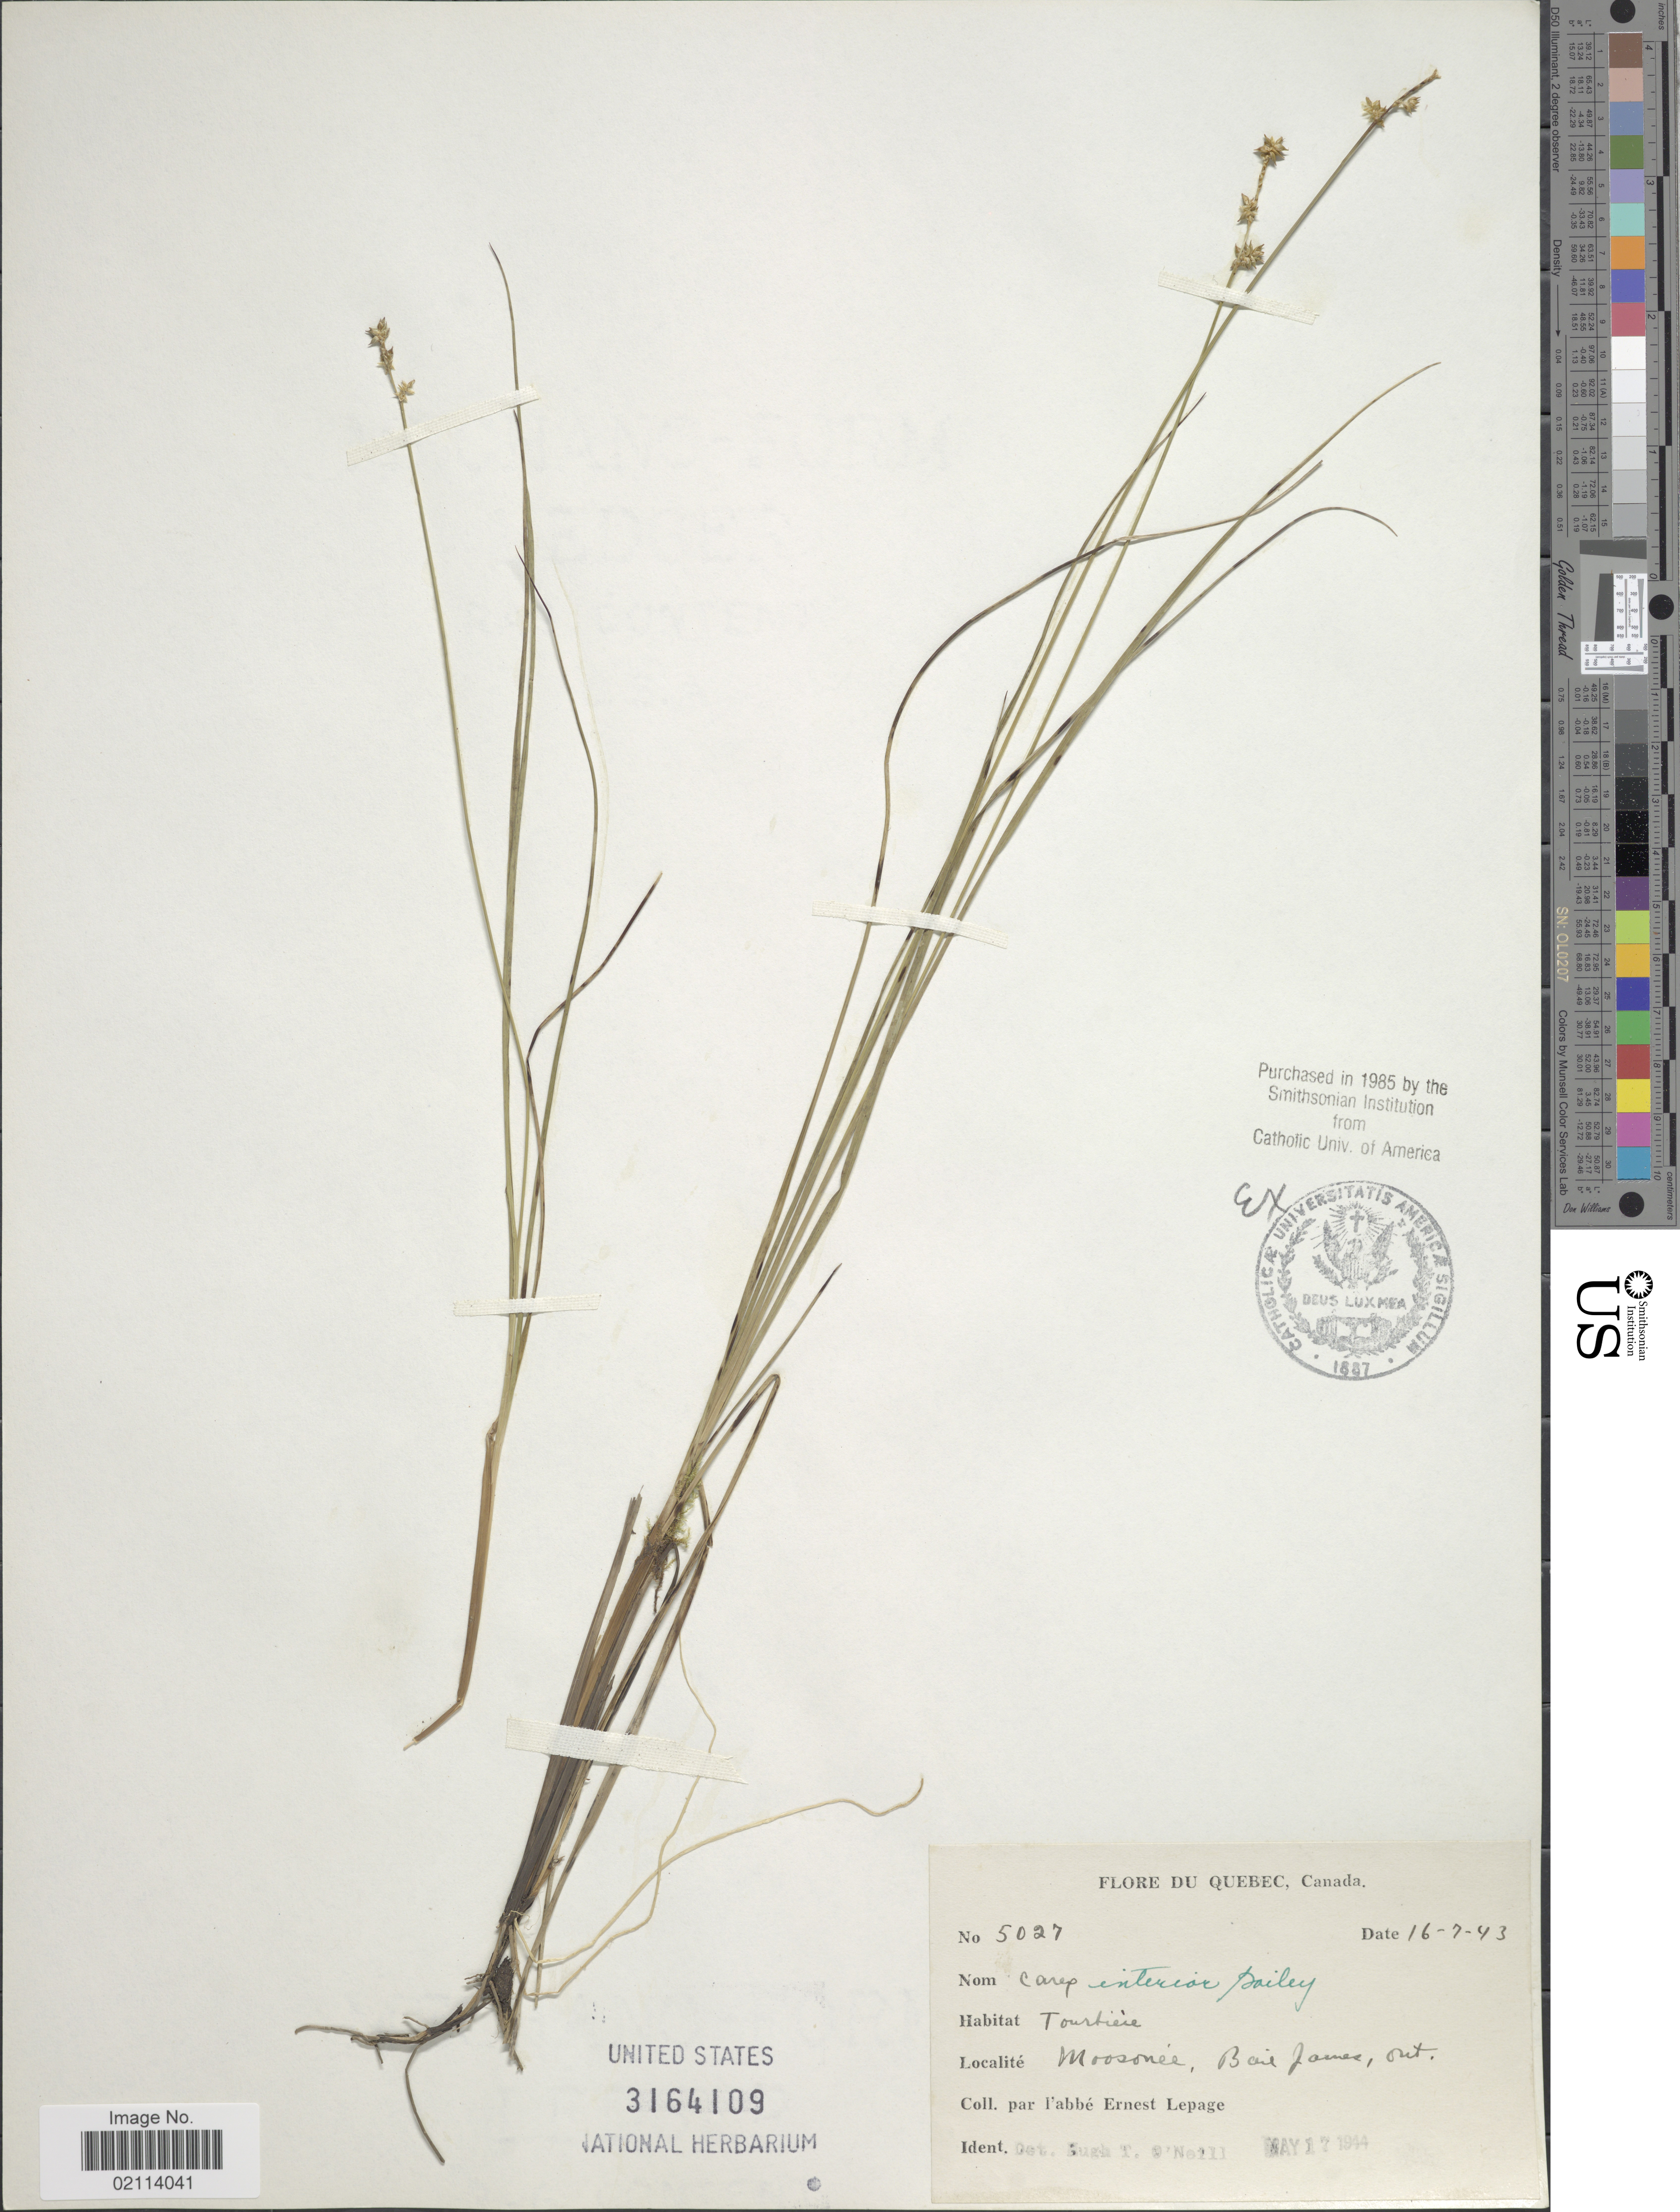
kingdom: Plantae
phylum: Tracheophyta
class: Liliopsida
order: Poales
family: Cyperaceae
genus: Carex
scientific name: Carex interior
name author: L.H. Bailey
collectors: E. Lepage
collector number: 5027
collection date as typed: Transcribed d/m/y: 16/7/43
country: Canada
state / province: Ontario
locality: Moosonee, Baie James.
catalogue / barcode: US 3164109